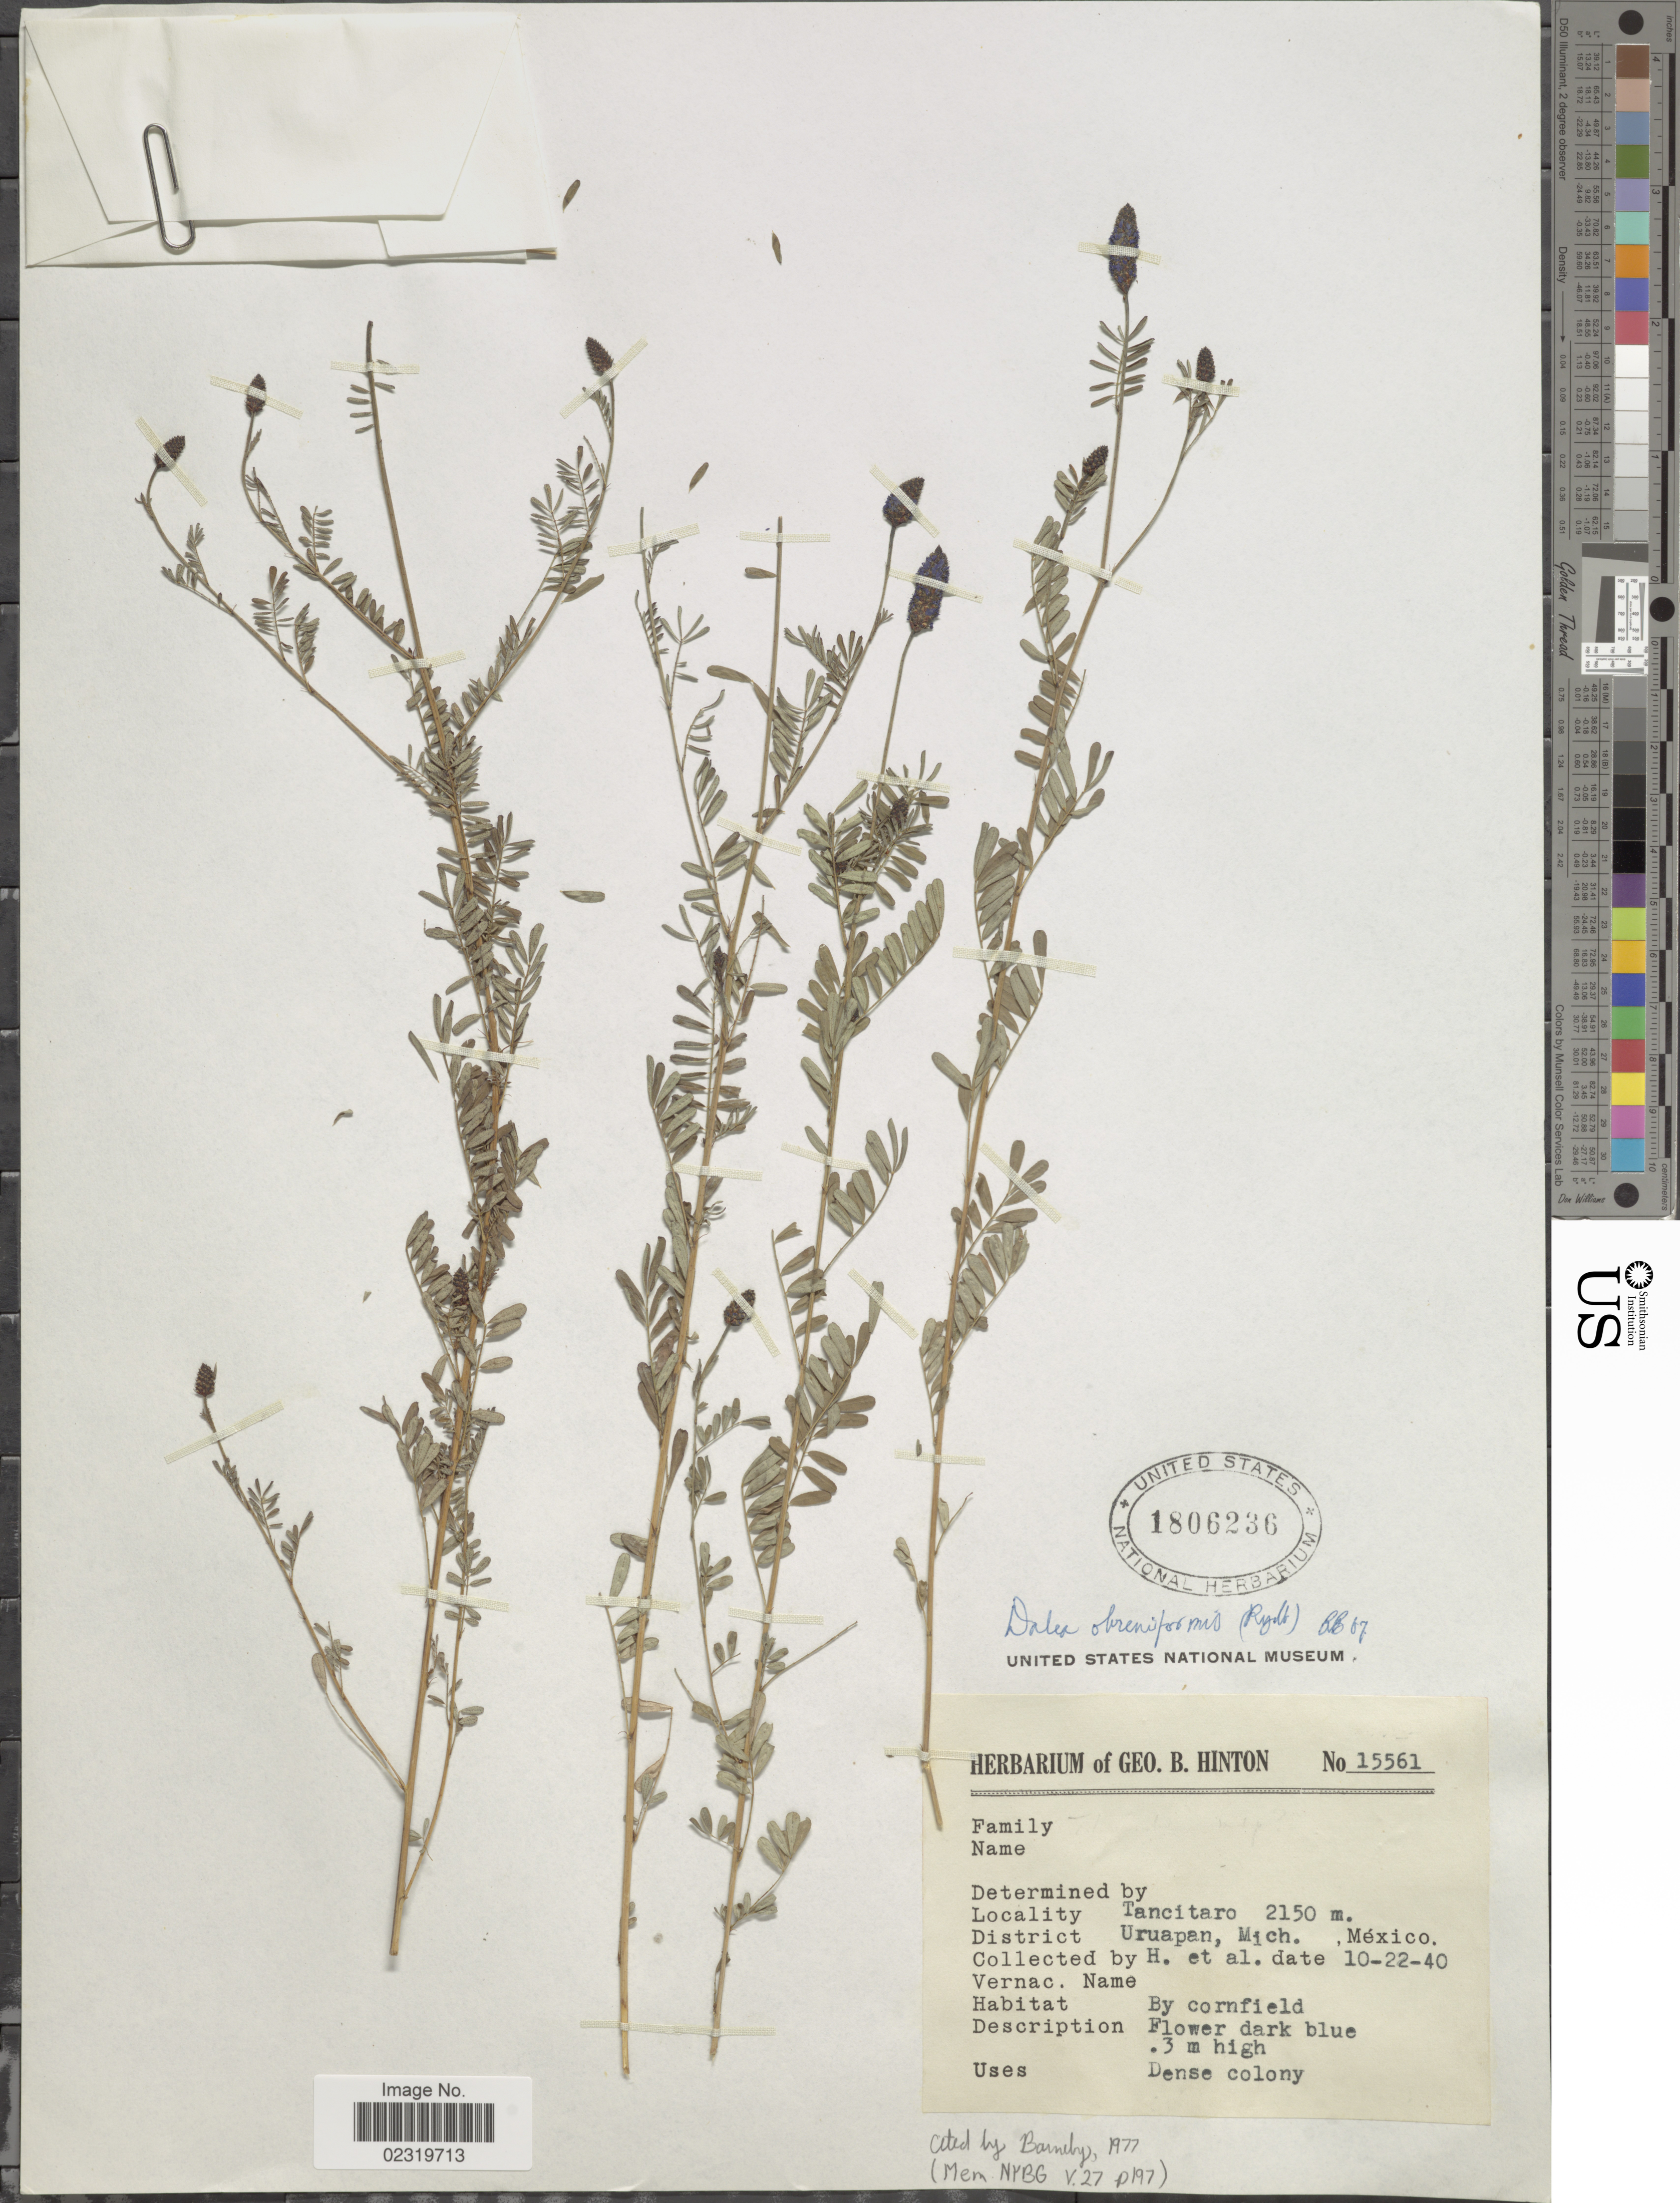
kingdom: Plantae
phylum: Tracheophyta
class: Magnoliopsida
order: Fabales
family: Fabaceae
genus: Dalea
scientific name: Dalea obreniformis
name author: (Rydb.) Barneby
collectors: G. B. Hinton & et al.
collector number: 15561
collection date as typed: Transcribed d/m/y: 22/10/40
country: Mexico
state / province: Michoacán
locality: Tancitari, District Uruapan, Mich.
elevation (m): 2150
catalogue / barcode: US 1806236